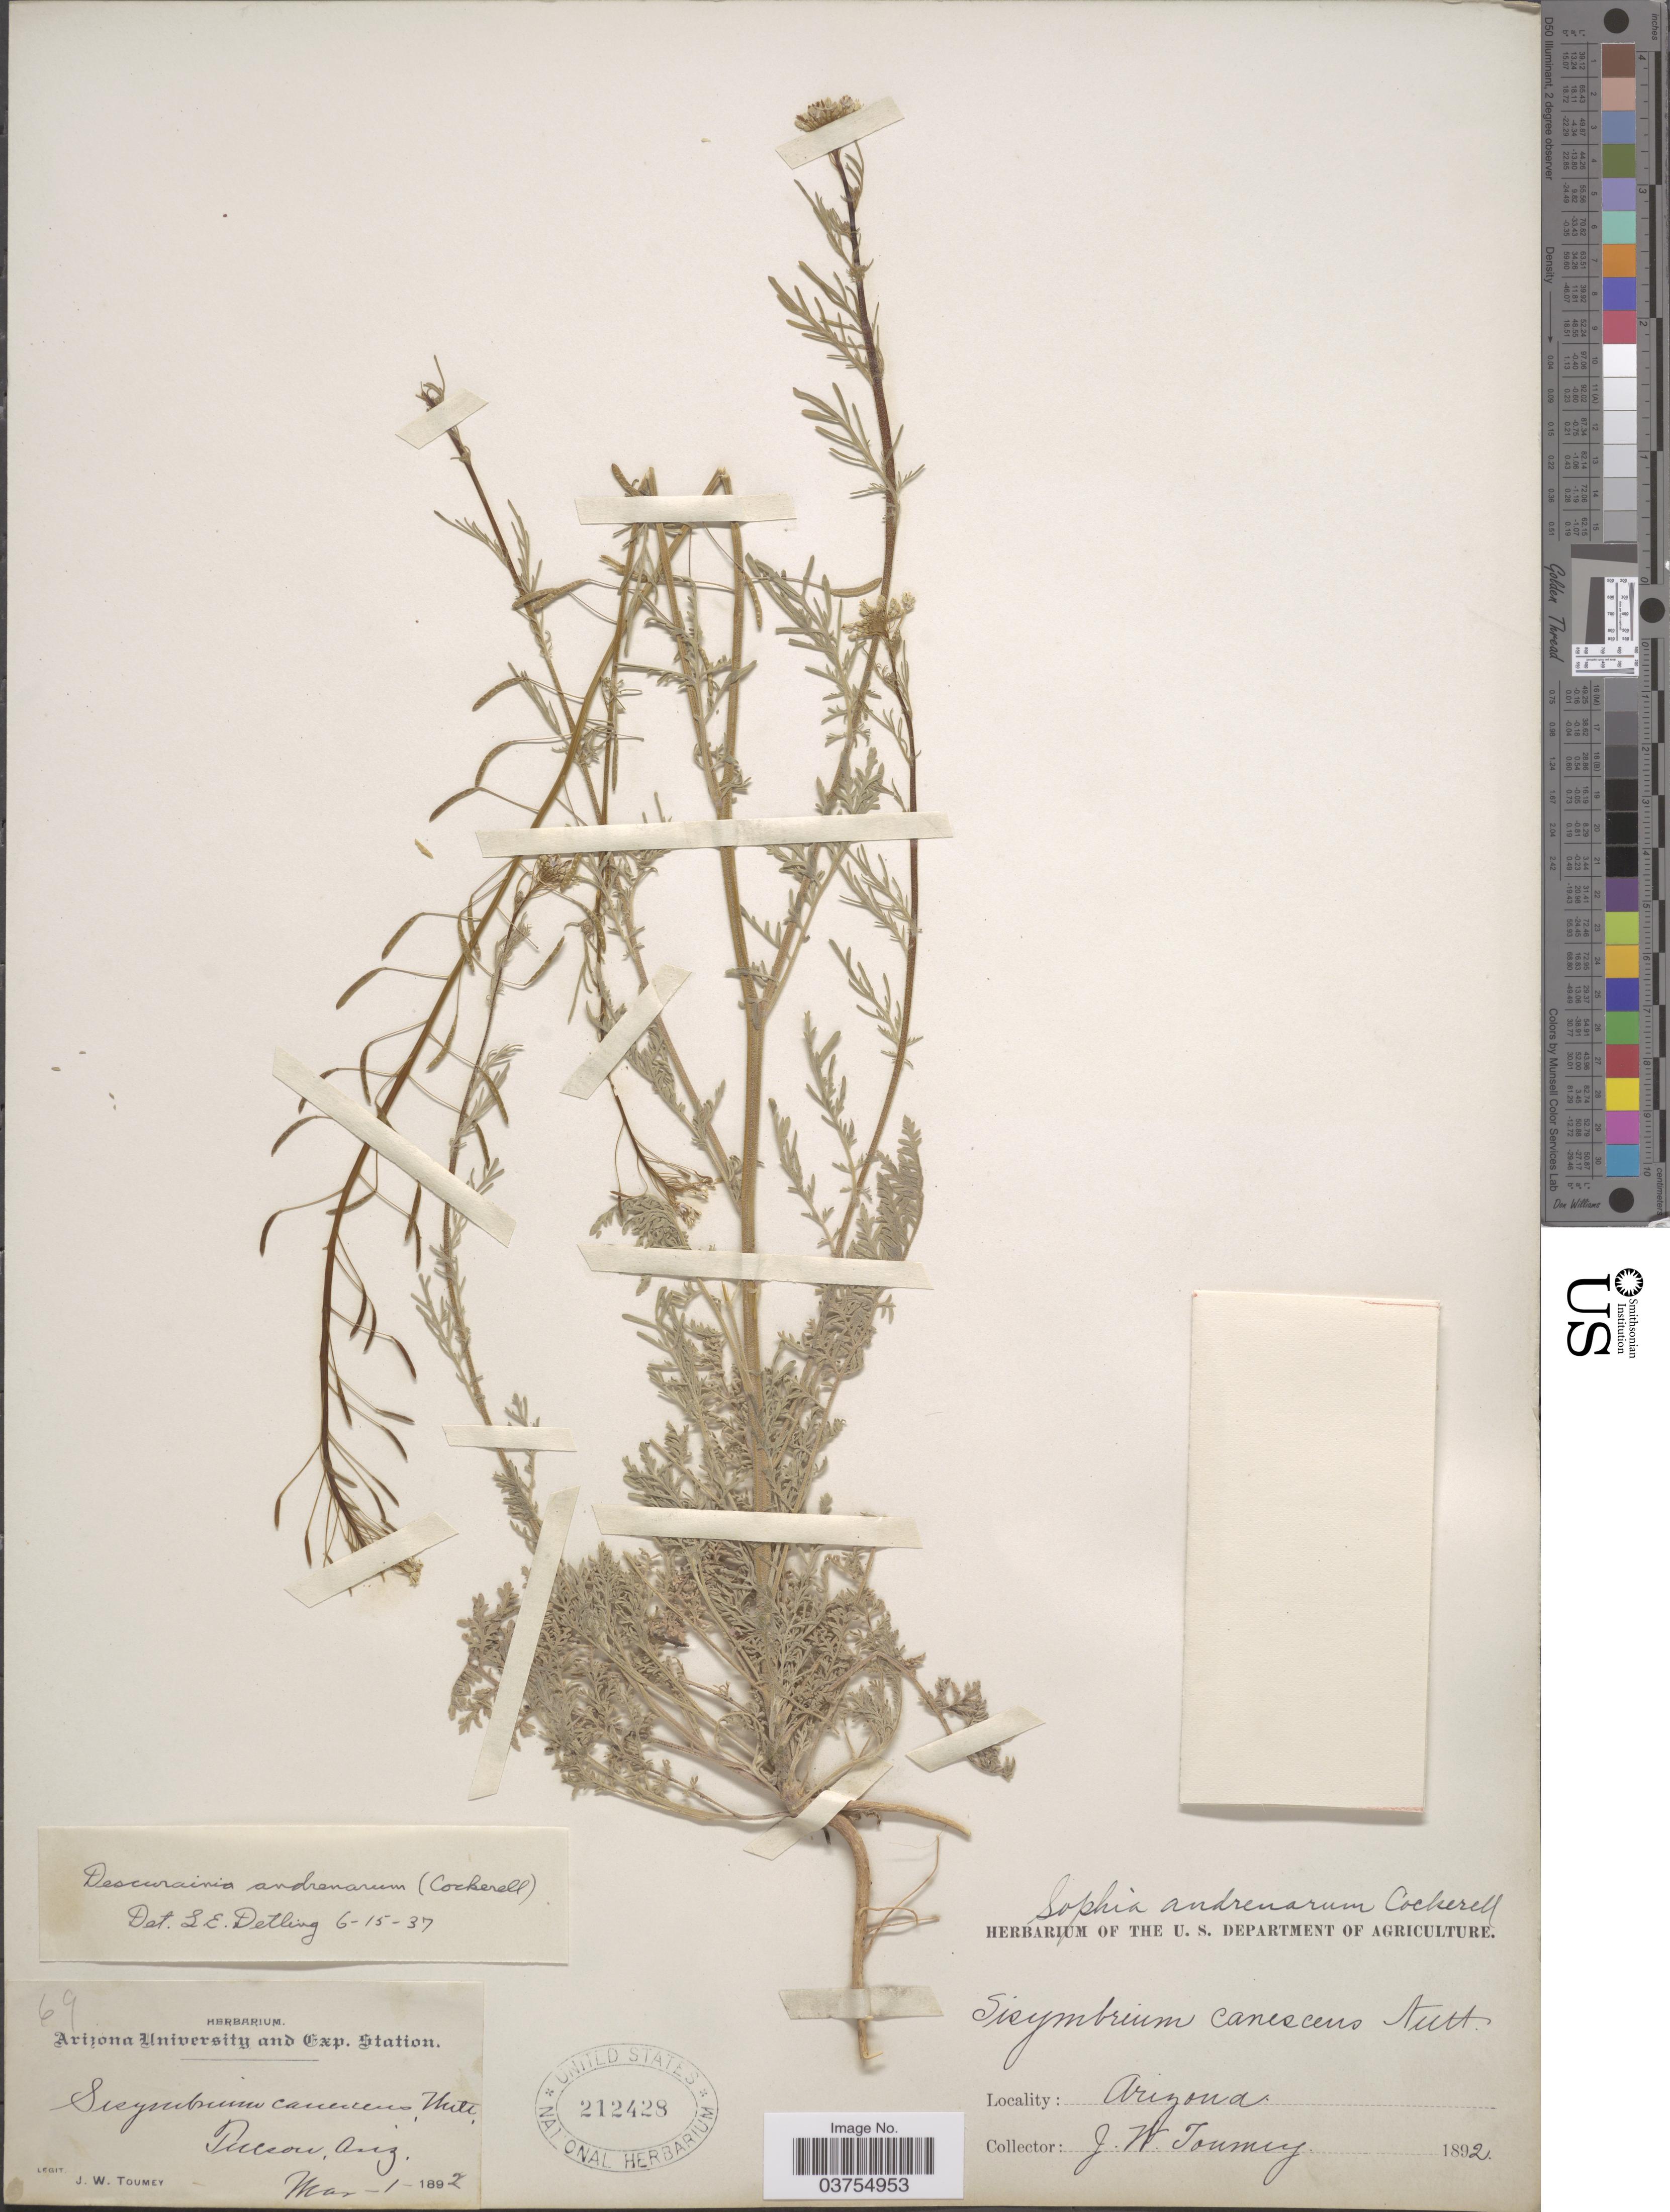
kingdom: Plantae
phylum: Tracheophyta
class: Magnoliopsida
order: Brassicales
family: Brassicaceae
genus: Descurainia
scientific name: Descurainia pinnata subsp. halictorum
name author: (Cockerell) Detling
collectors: J. W. Toumey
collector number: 69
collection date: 1892-03-01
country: United States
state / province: Arizona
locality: Tucson.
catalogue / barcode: US 212428